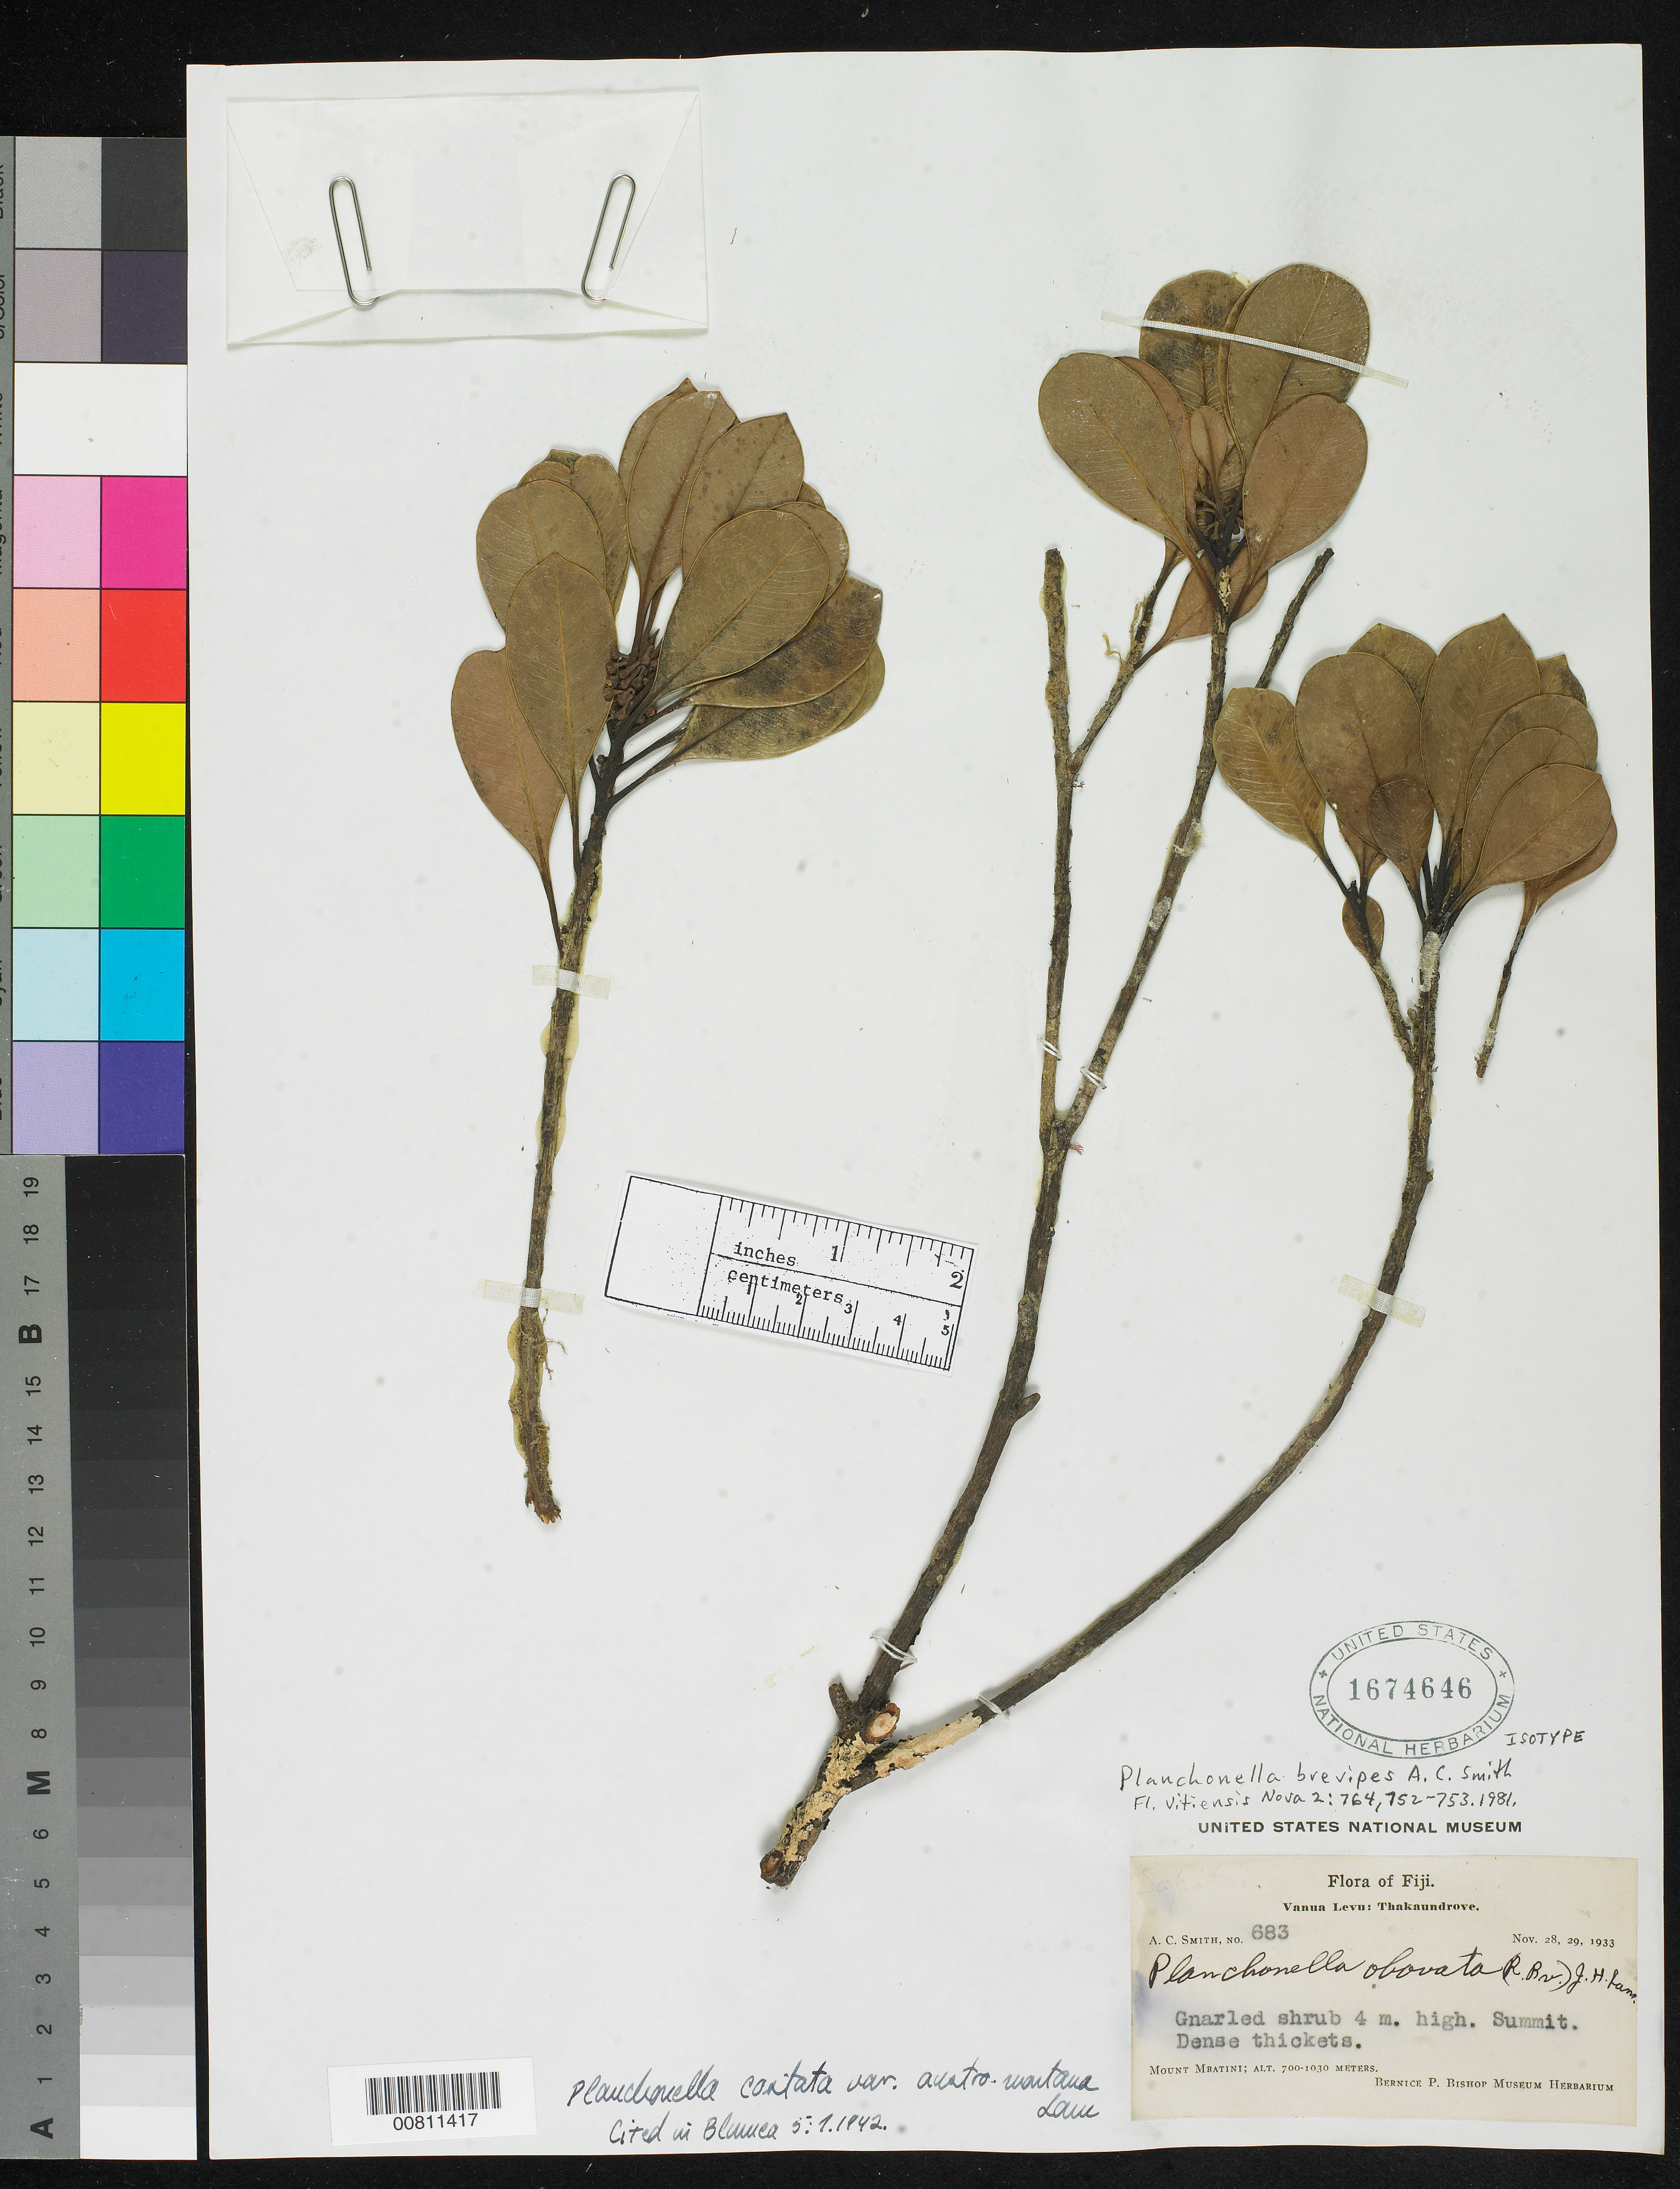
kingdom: Plantae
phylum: Tracheophyta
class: Magnoliopsida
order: Ericales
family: Sapotaceae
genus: Planchonella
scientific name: Planchonella brevipes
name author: A.C. Sm.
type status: Isotype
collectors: A. C. Smith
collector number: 683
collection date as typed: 28 Nov 1933 and 29 Nov 1933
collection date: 1933-11-28,1933-11-29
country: Fiji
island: Vanua Levu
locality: Vanua Levu: Thakaundrove. Mount Mbatini.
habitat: Summit. Dense thickets.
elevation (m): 700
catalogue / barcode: US 1674646